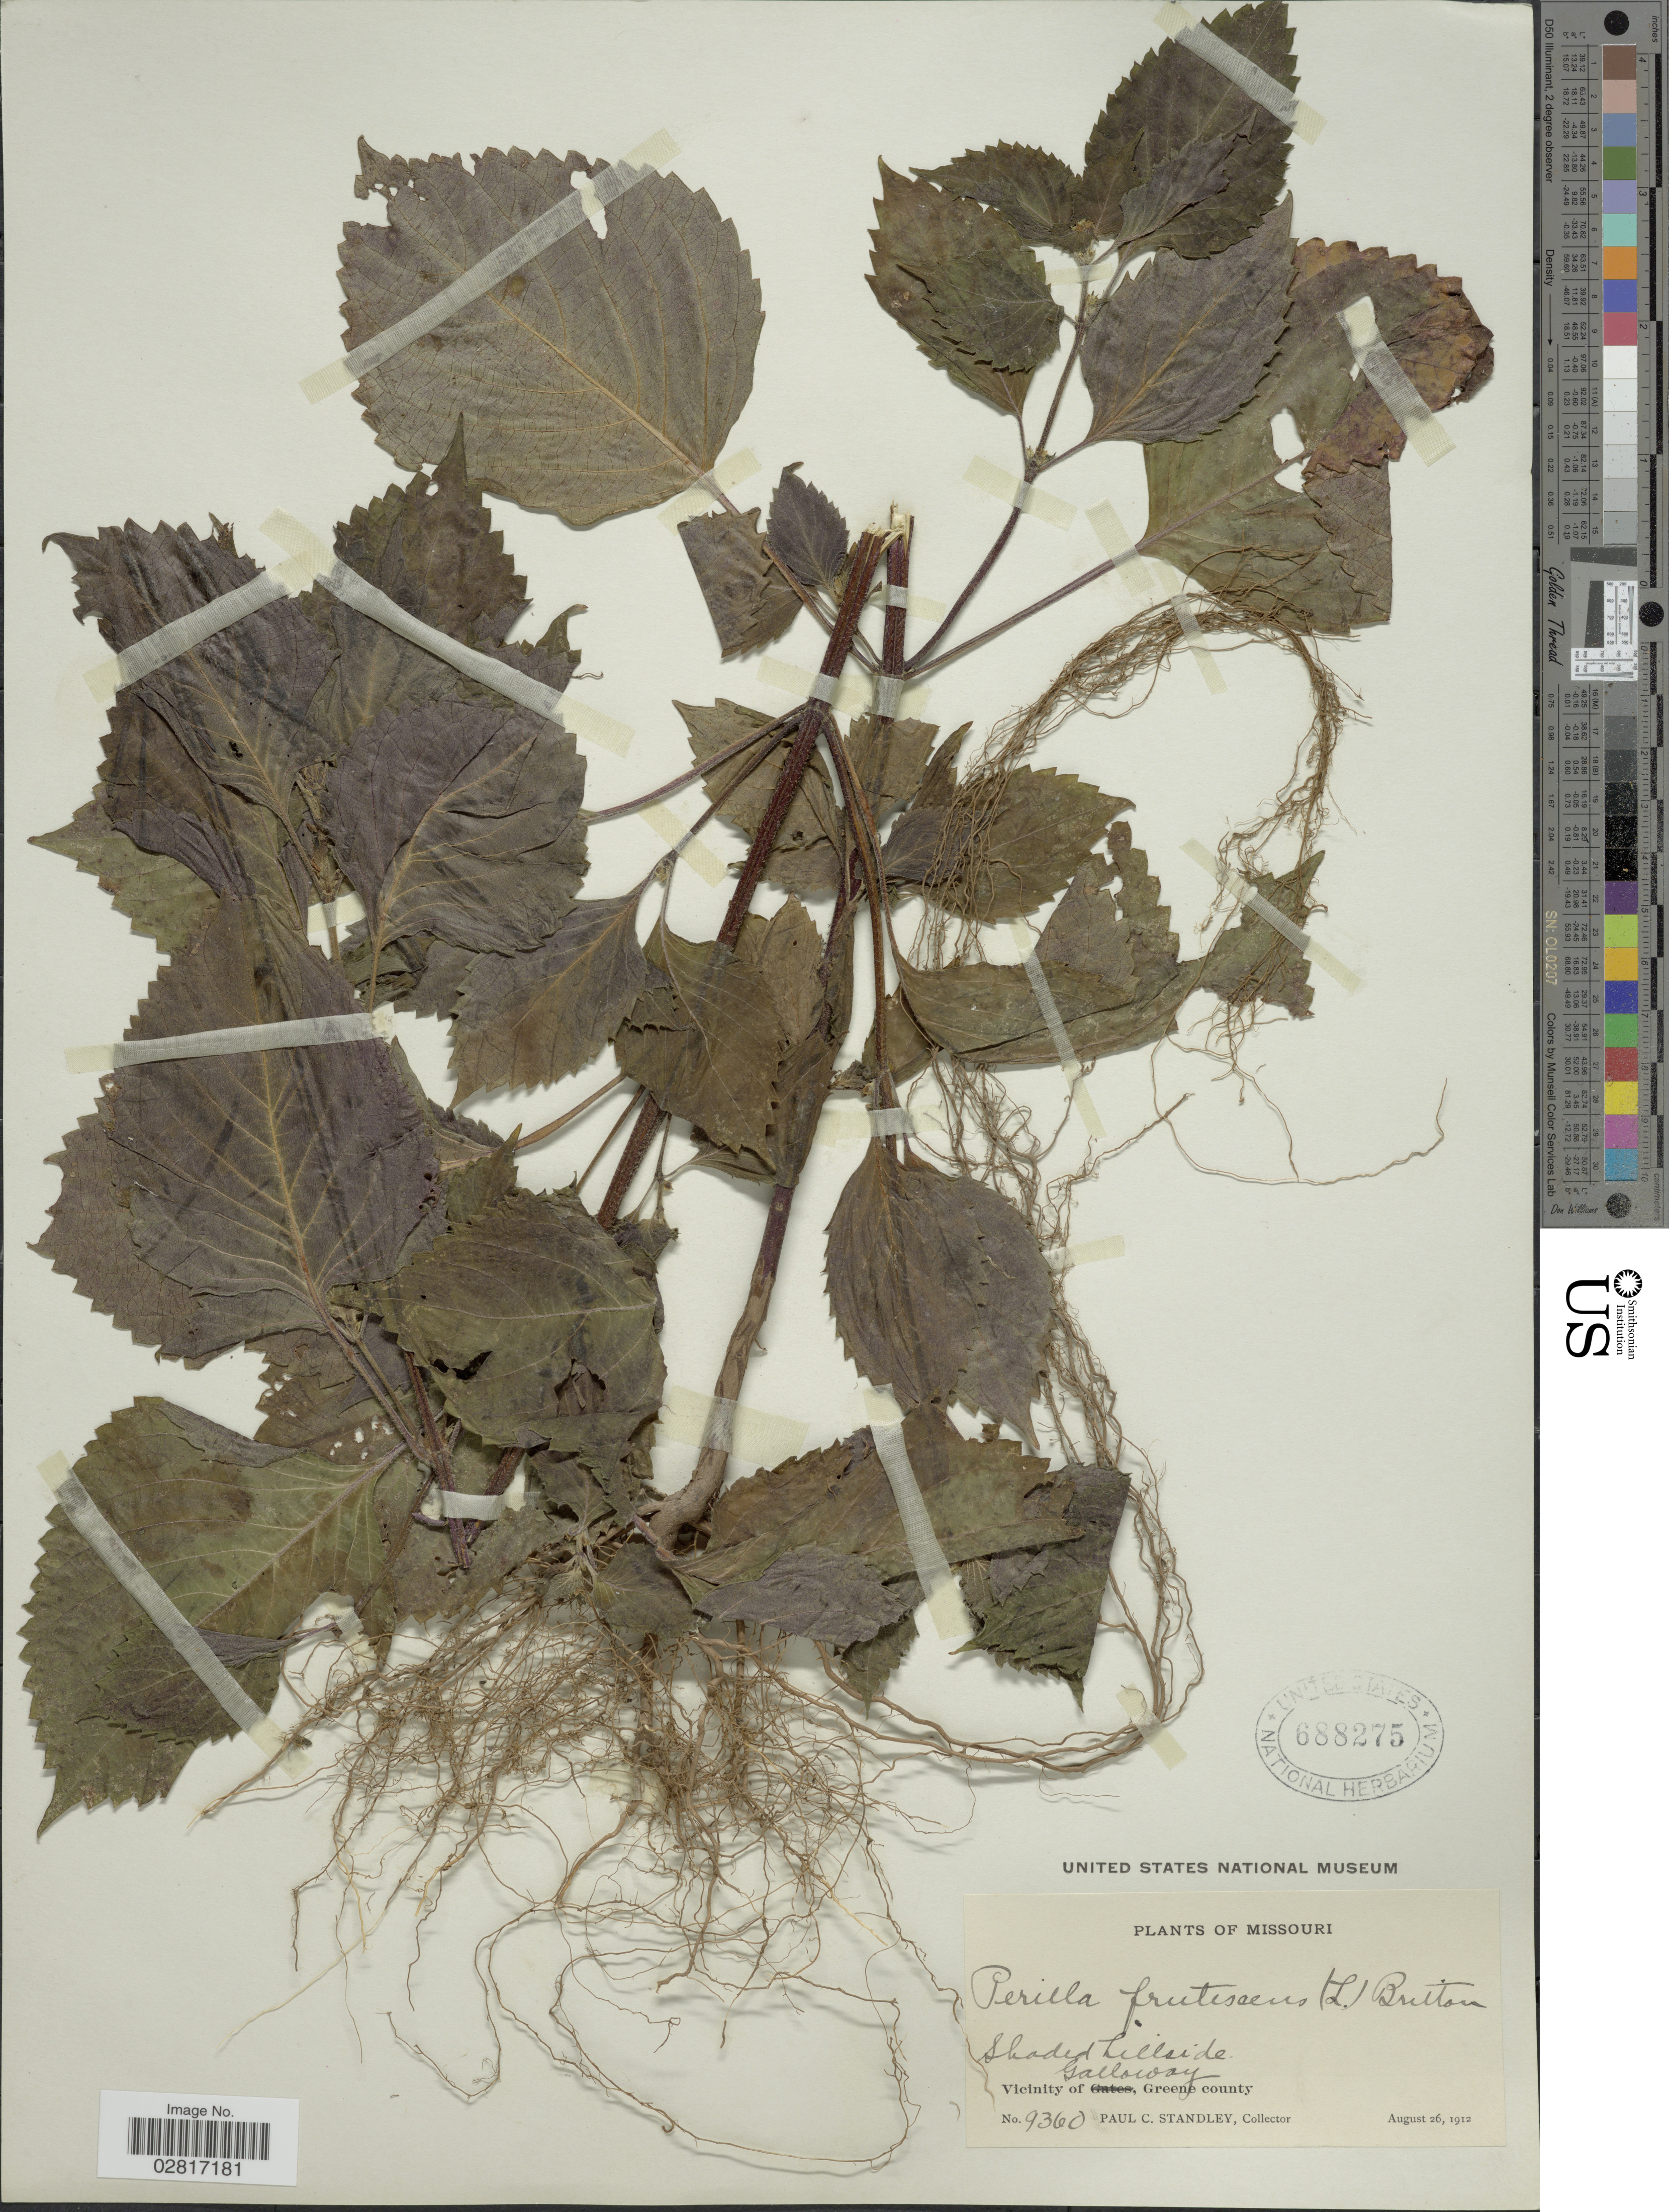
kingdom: Plantae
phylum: Tracheophyta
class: Magnoliopsida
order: Lamiales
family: Lamiaceae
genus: Perilla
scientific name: Perilla frutescens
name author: (L.) Britton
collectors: P. C. Standley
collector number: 9360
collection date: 1912-08-26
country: United States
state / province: Missouri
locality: Vicinity of Galloway, Greene County.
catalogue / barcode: US 688275